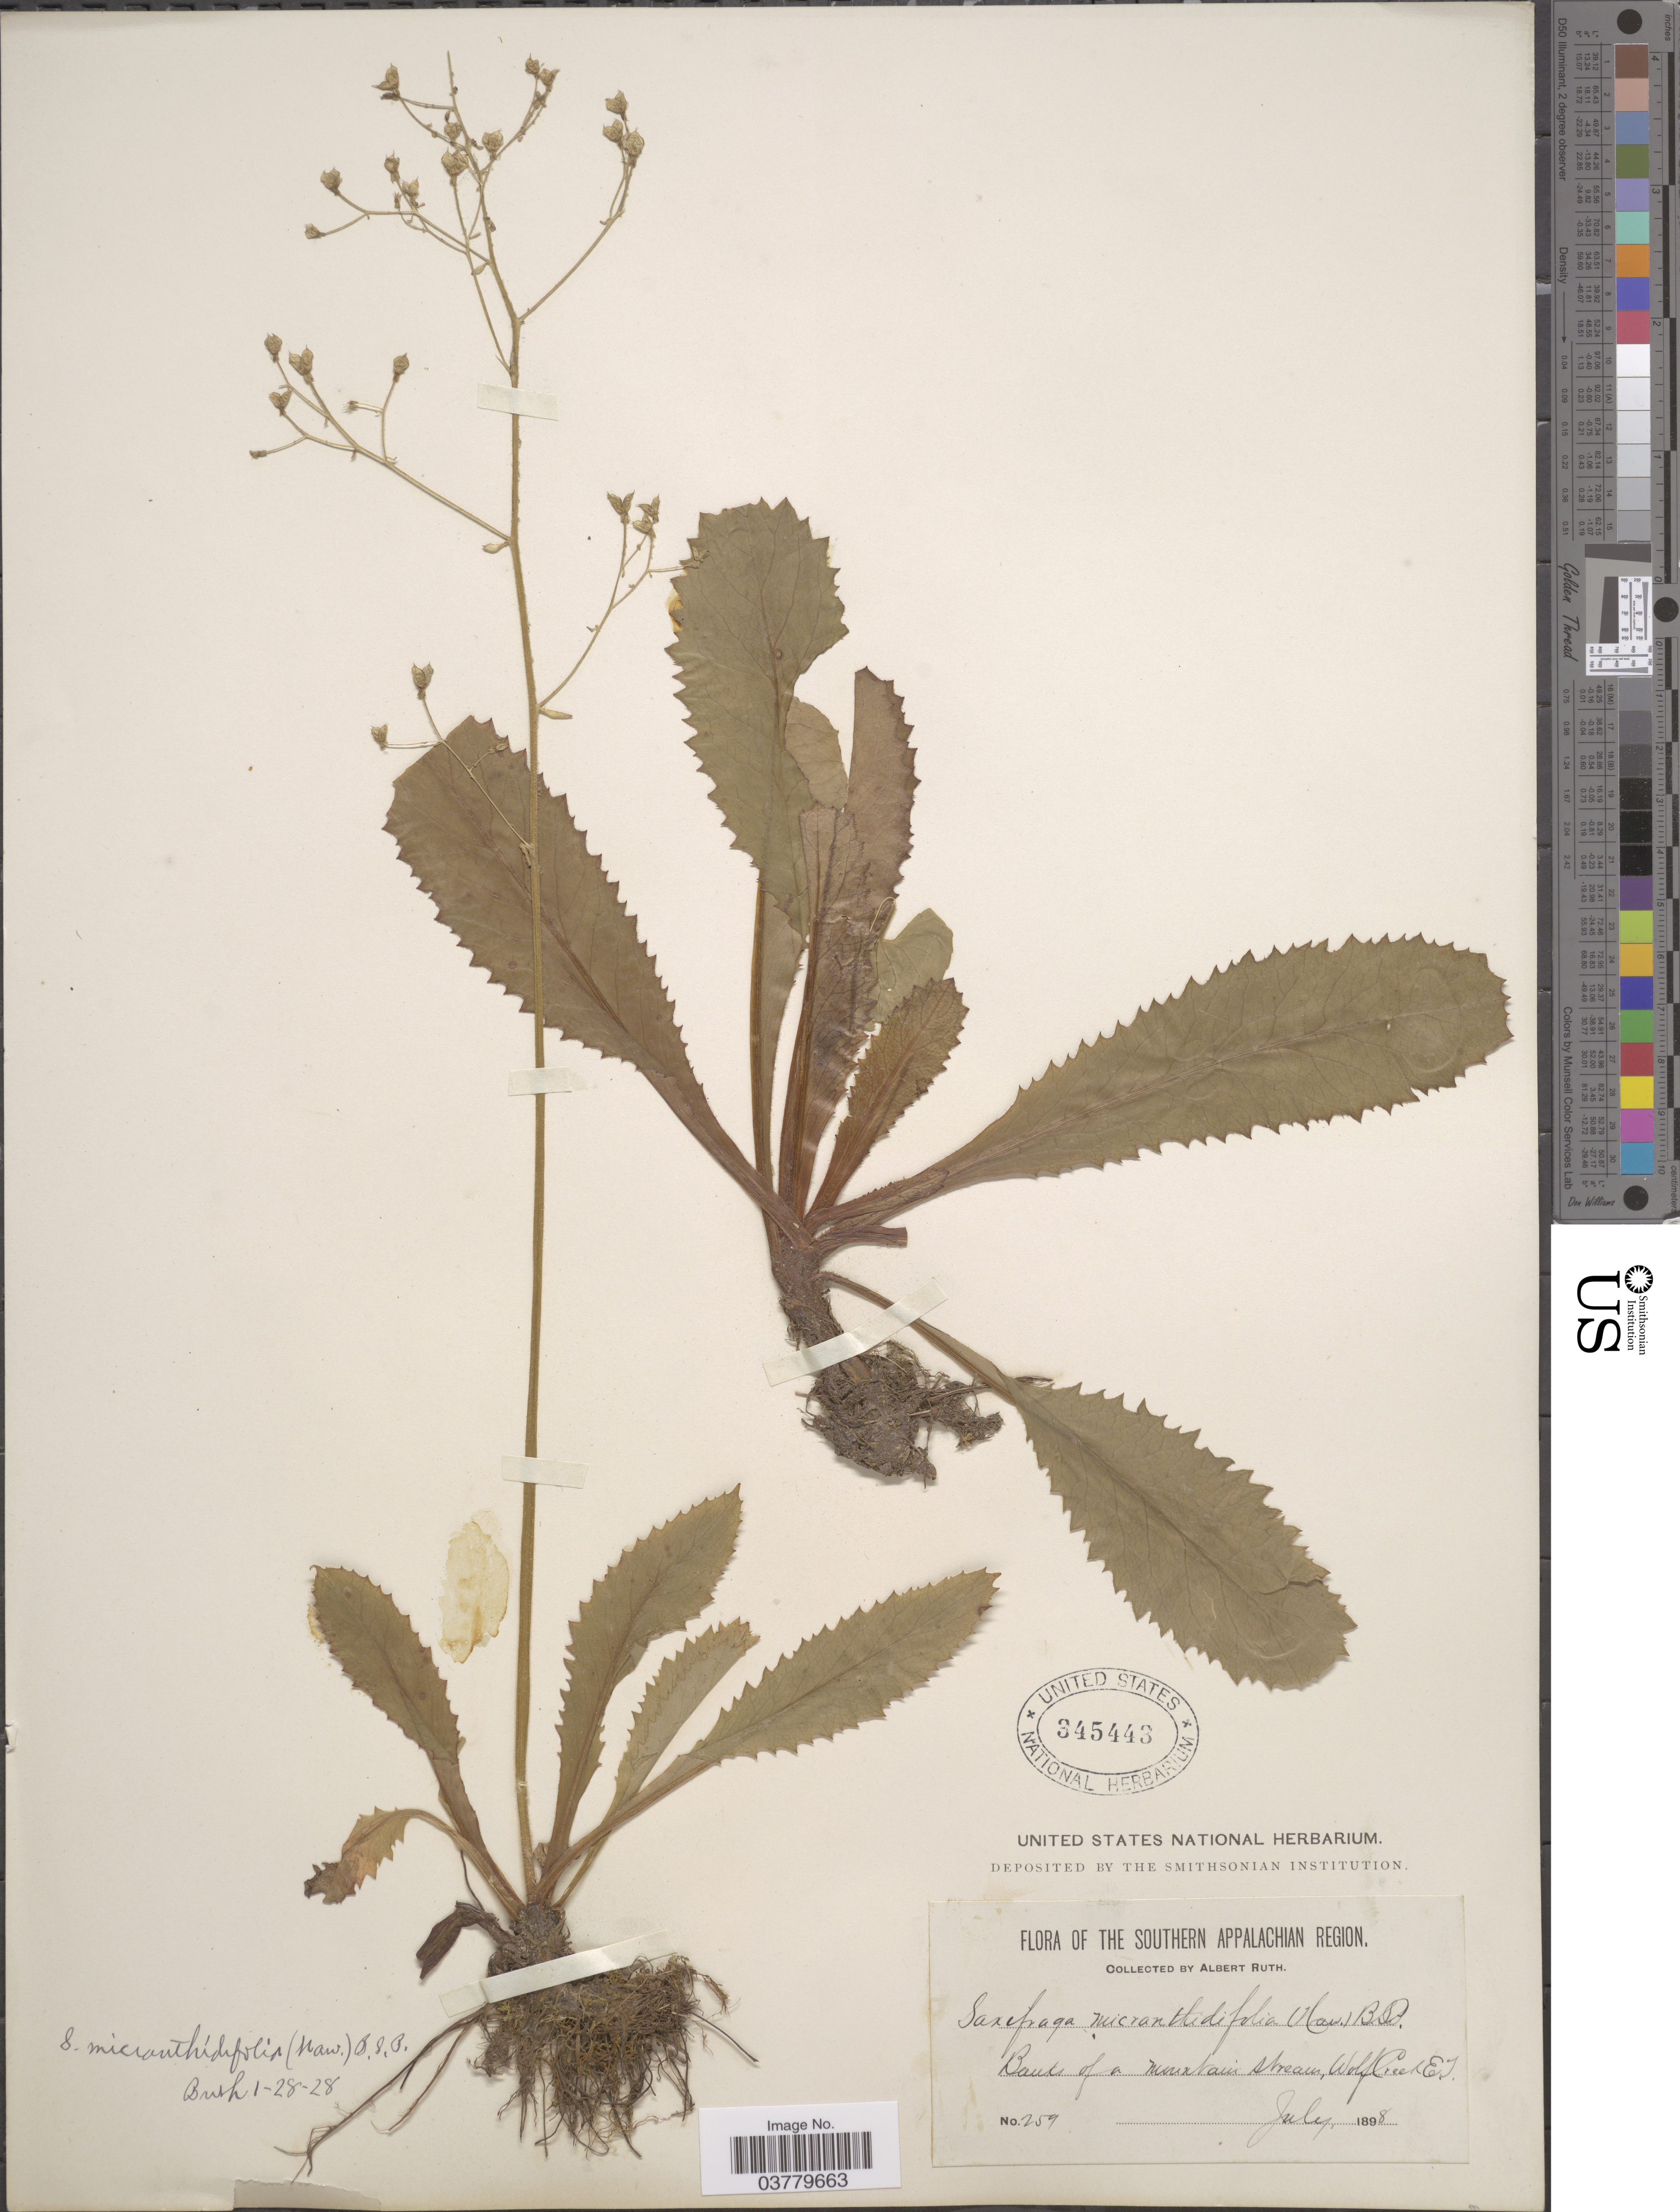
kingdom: Plantae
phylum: Tracheophyta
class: Magnoliopsida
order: Saxifragales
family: Saxifragaceae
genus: Micranthes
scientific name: Micranthes micranthidifolia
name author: (Haw.) Small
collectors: A. Ruth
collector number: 259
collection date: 1898-07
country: United States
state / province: Tennessee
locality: The Southern Appalachian Region. Banks of a mountain stream, Wolf Creek E. I.*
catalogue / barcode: US 345443